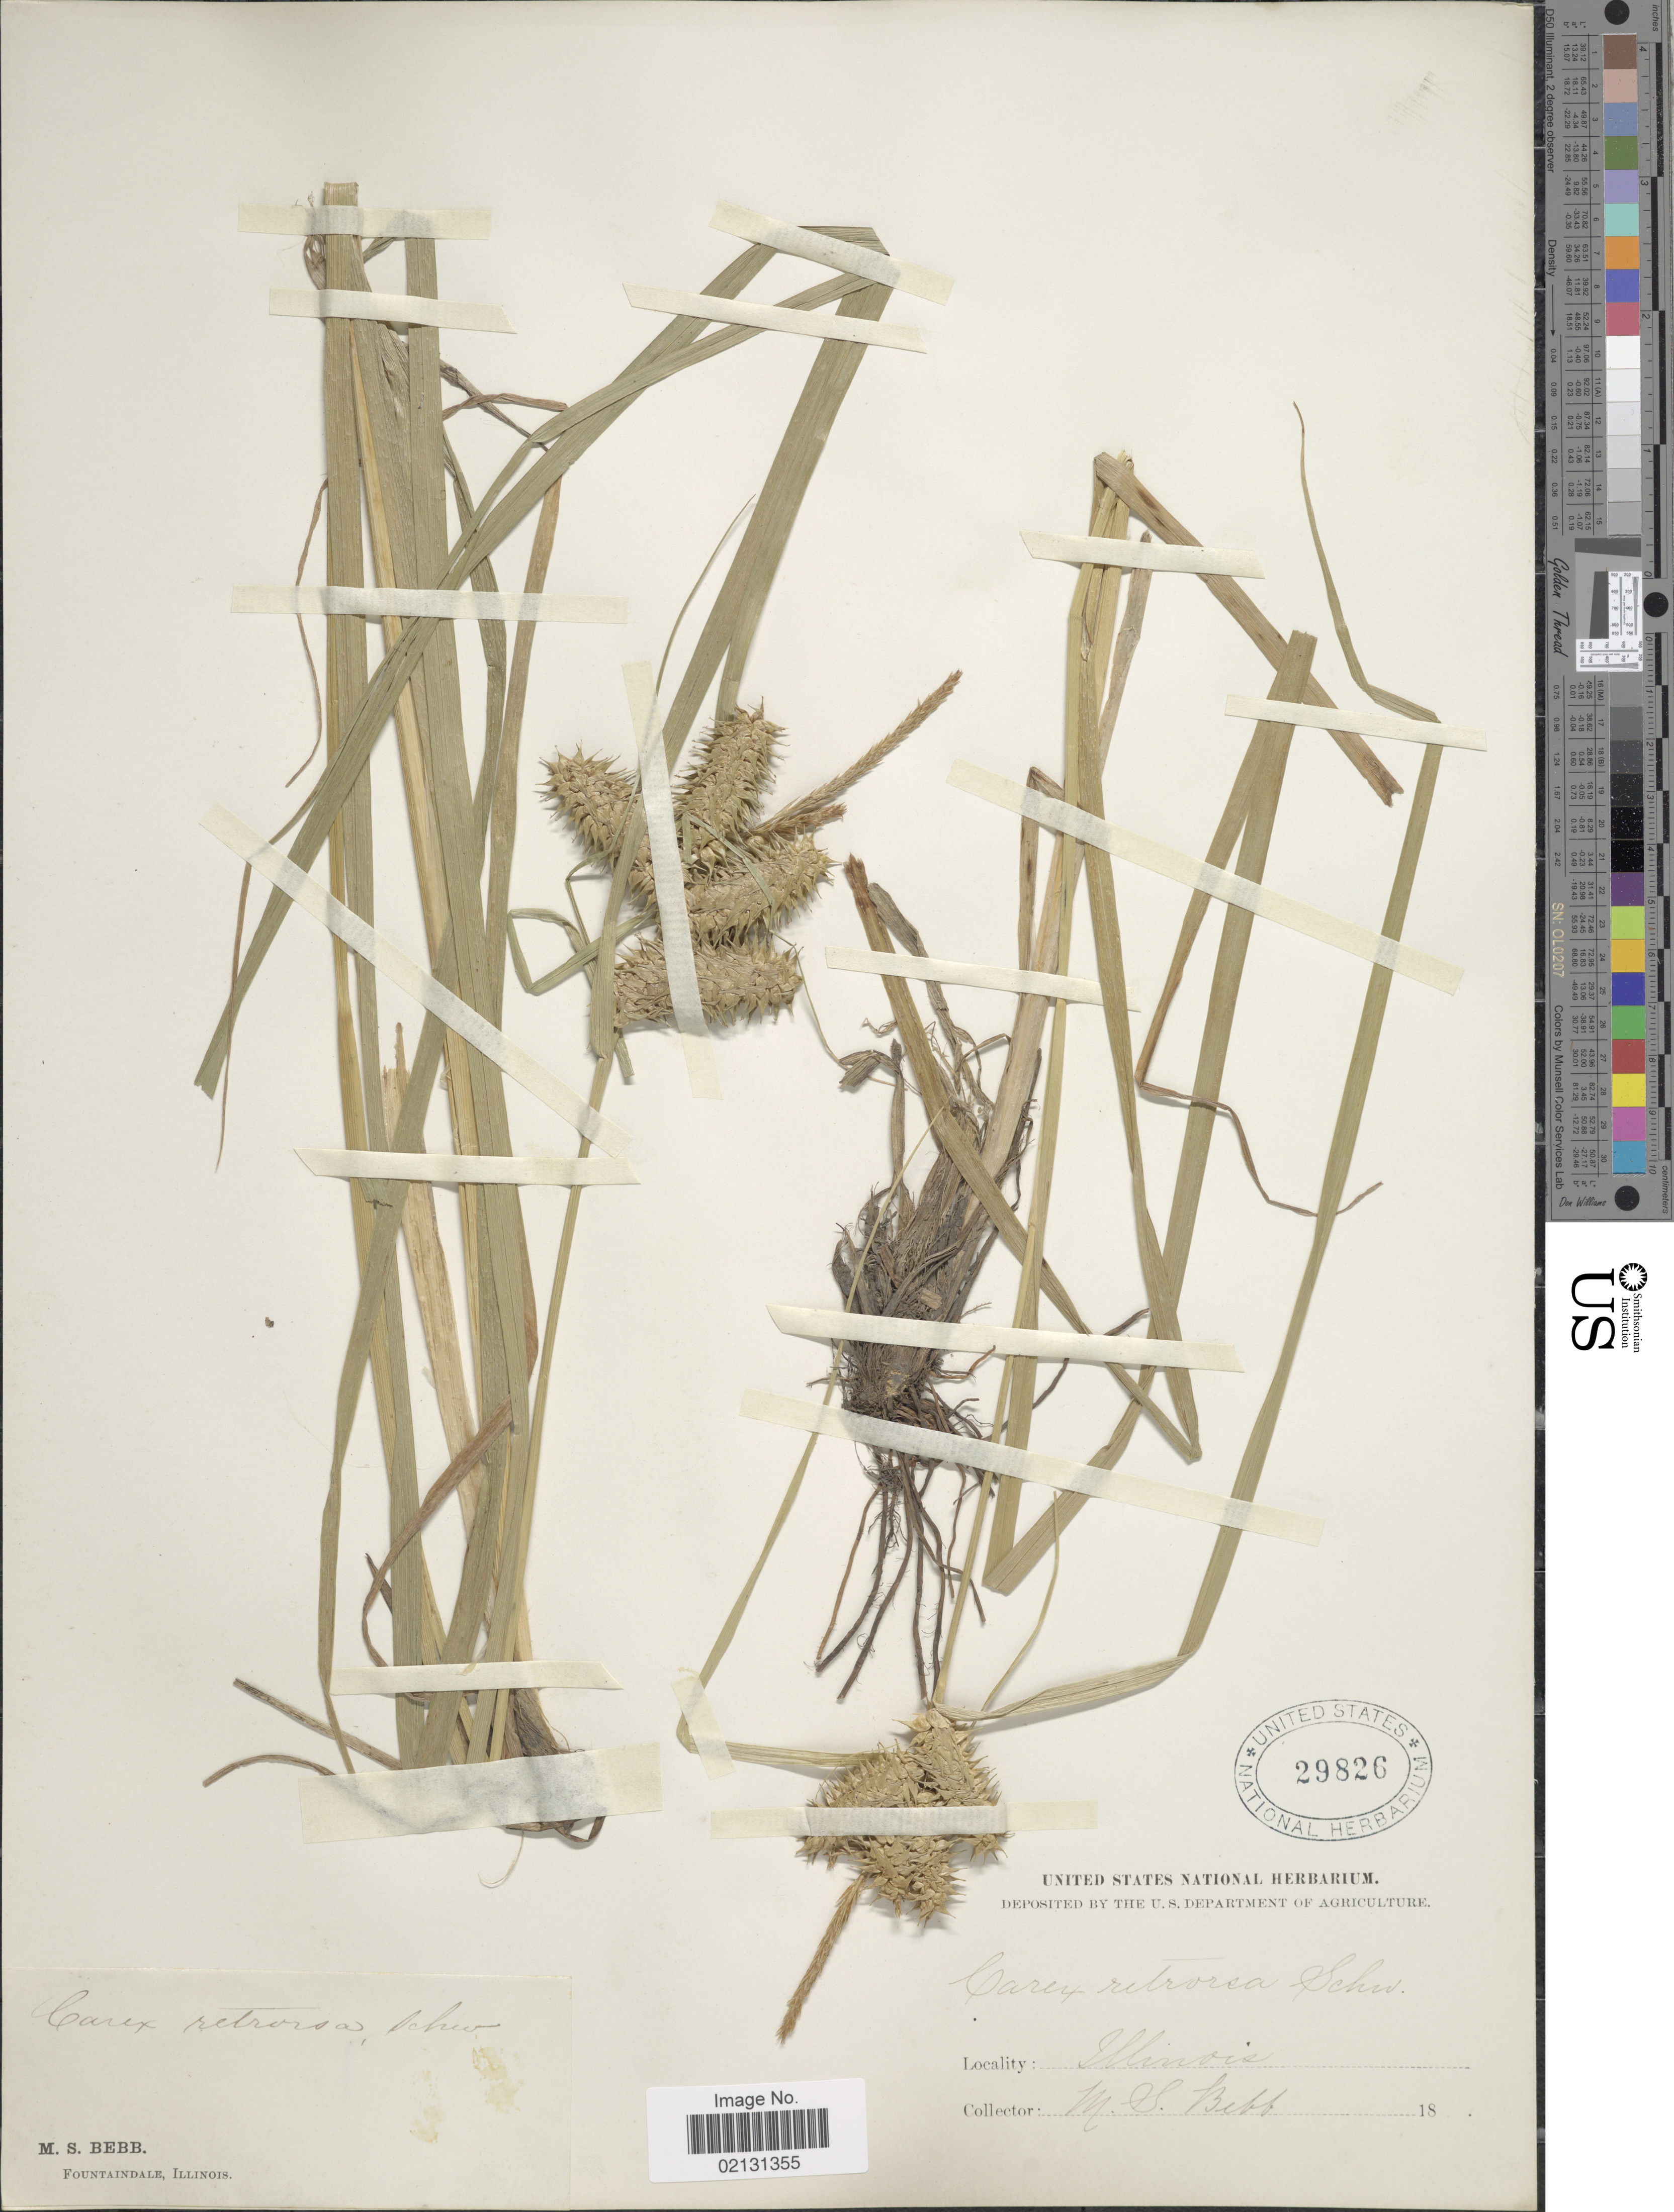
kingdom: Plantae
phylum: Tracheophyta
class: Liliopsida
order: Poales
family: Cyperaceae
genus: Carex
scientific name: Carex retrorsa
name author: Schwein.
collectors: M. Bebb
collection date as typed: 18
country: United States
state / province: Illinois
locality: Fountaindale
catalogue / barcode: US 29826